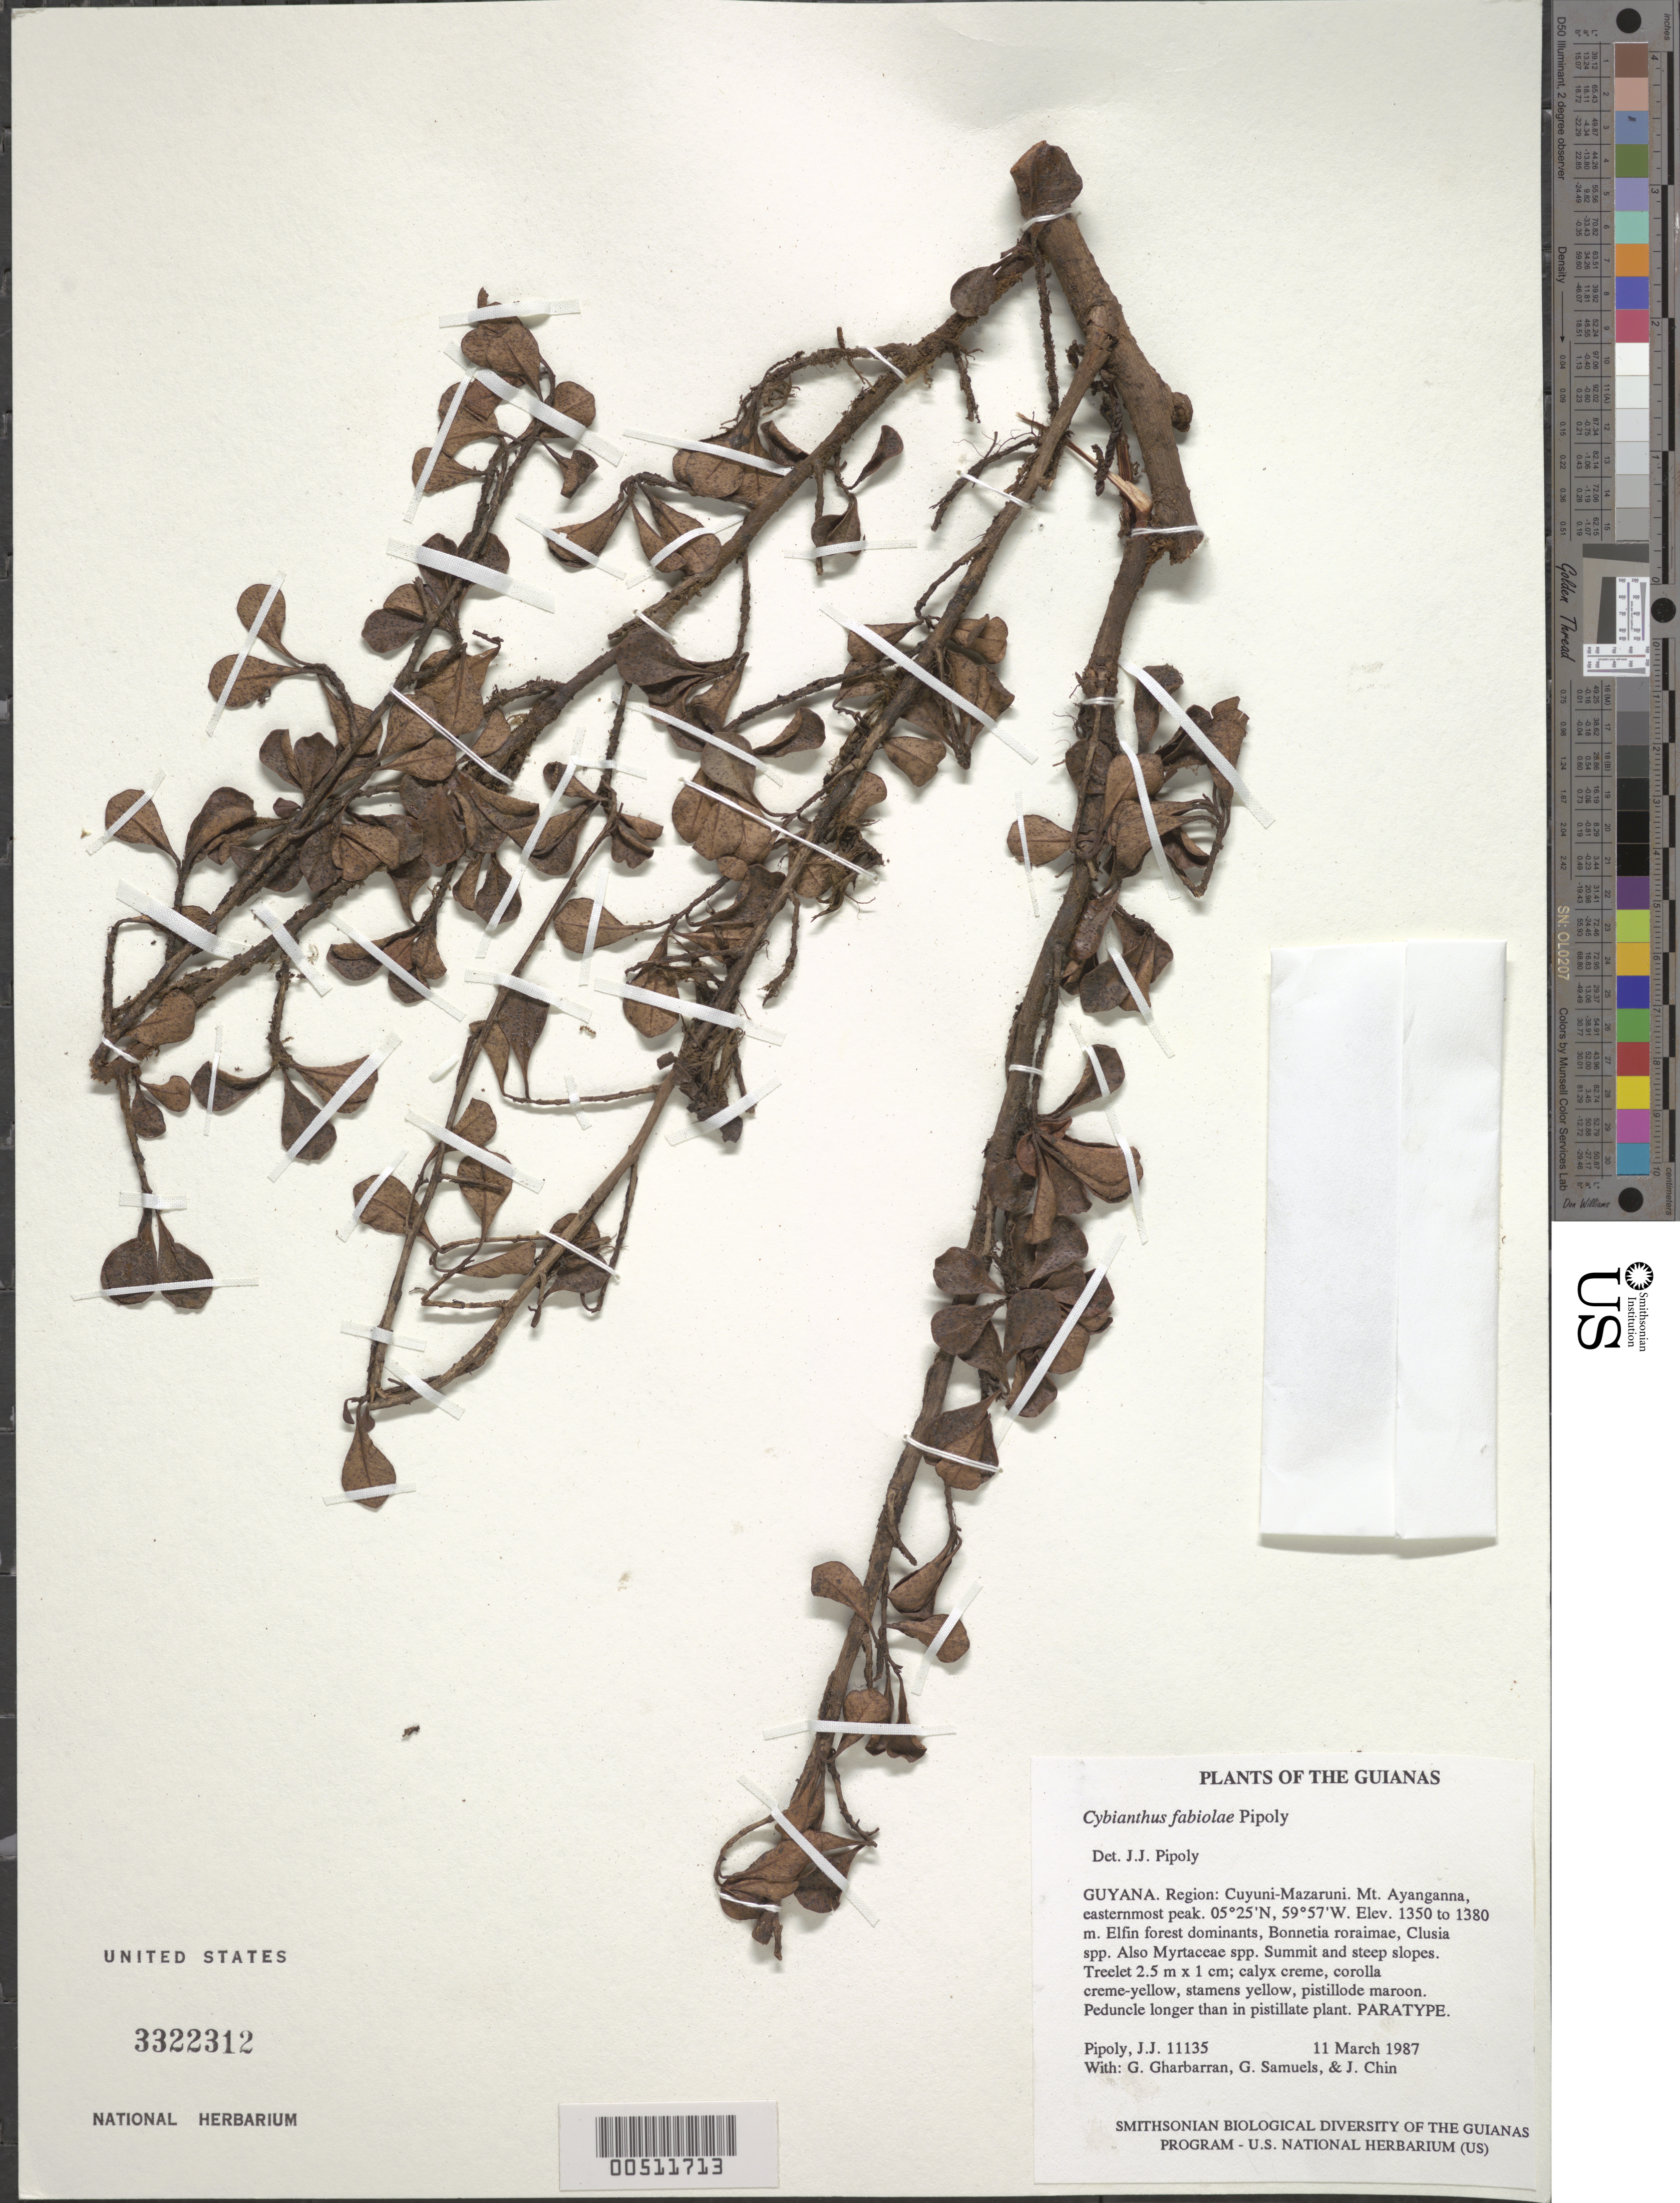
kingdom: Plantae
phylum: Tracheophyta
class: Magnoliopsida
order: Ericales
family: Primulaceae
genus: Cybianthus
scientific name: Cybianthus fabiolae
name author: Pipoly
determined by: Pipoly, J. J., III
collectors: J. J. Pipoly, G. Gharbarran, G. Samuels & J. Chin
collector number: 11135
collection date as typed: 11 March 1987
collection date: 1987-03-11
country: Guyana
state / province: Cuyuni-Mazaruni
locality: Mt. Ayanganna, easternmost peak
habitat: Summit and steep slopes. Elfin forest dominated by Bonnetia roraimae, Clusia spp., various Myrtaceae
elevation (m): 1350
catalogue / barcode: US 3322312